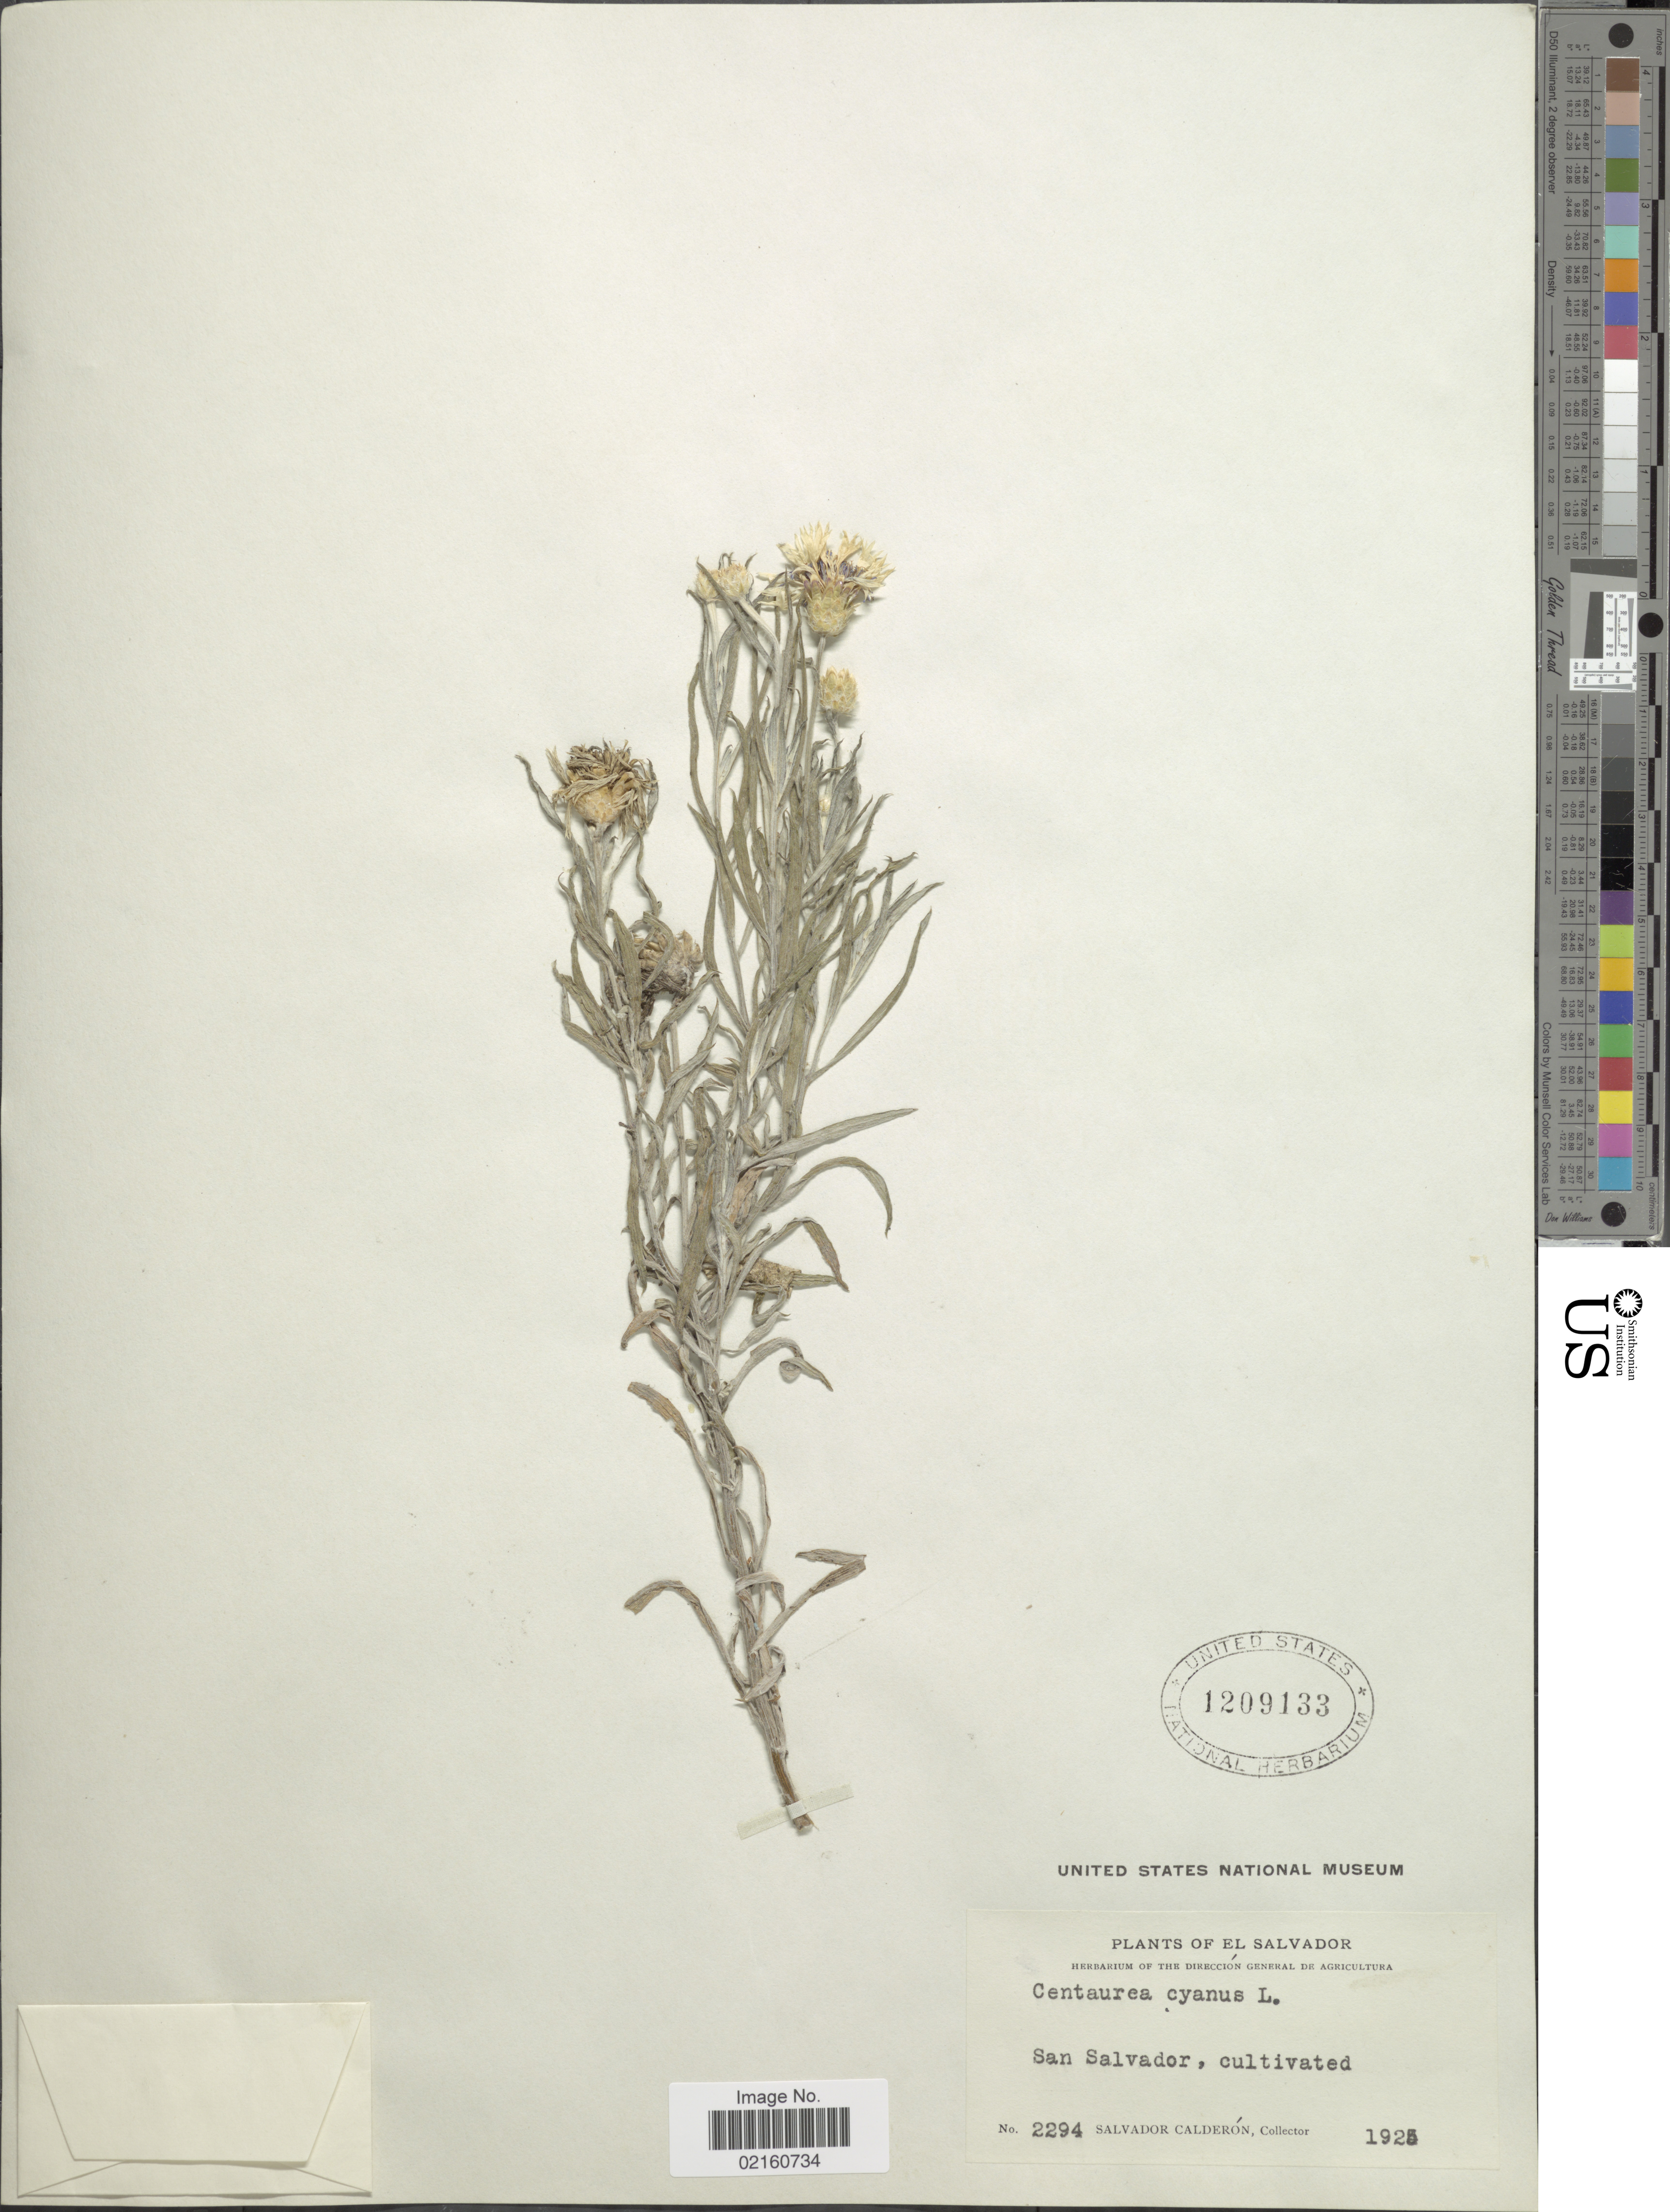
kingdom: Plantae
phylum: Tracheophyta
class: Magnoliopsida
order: Asterales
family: Asteraceae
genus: Centaurea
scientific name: Centaurea cyanus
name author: L.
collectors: S. Calderón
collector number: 2294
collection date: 1925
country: El Salvador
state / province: San Salvador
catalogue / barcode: US 1209133